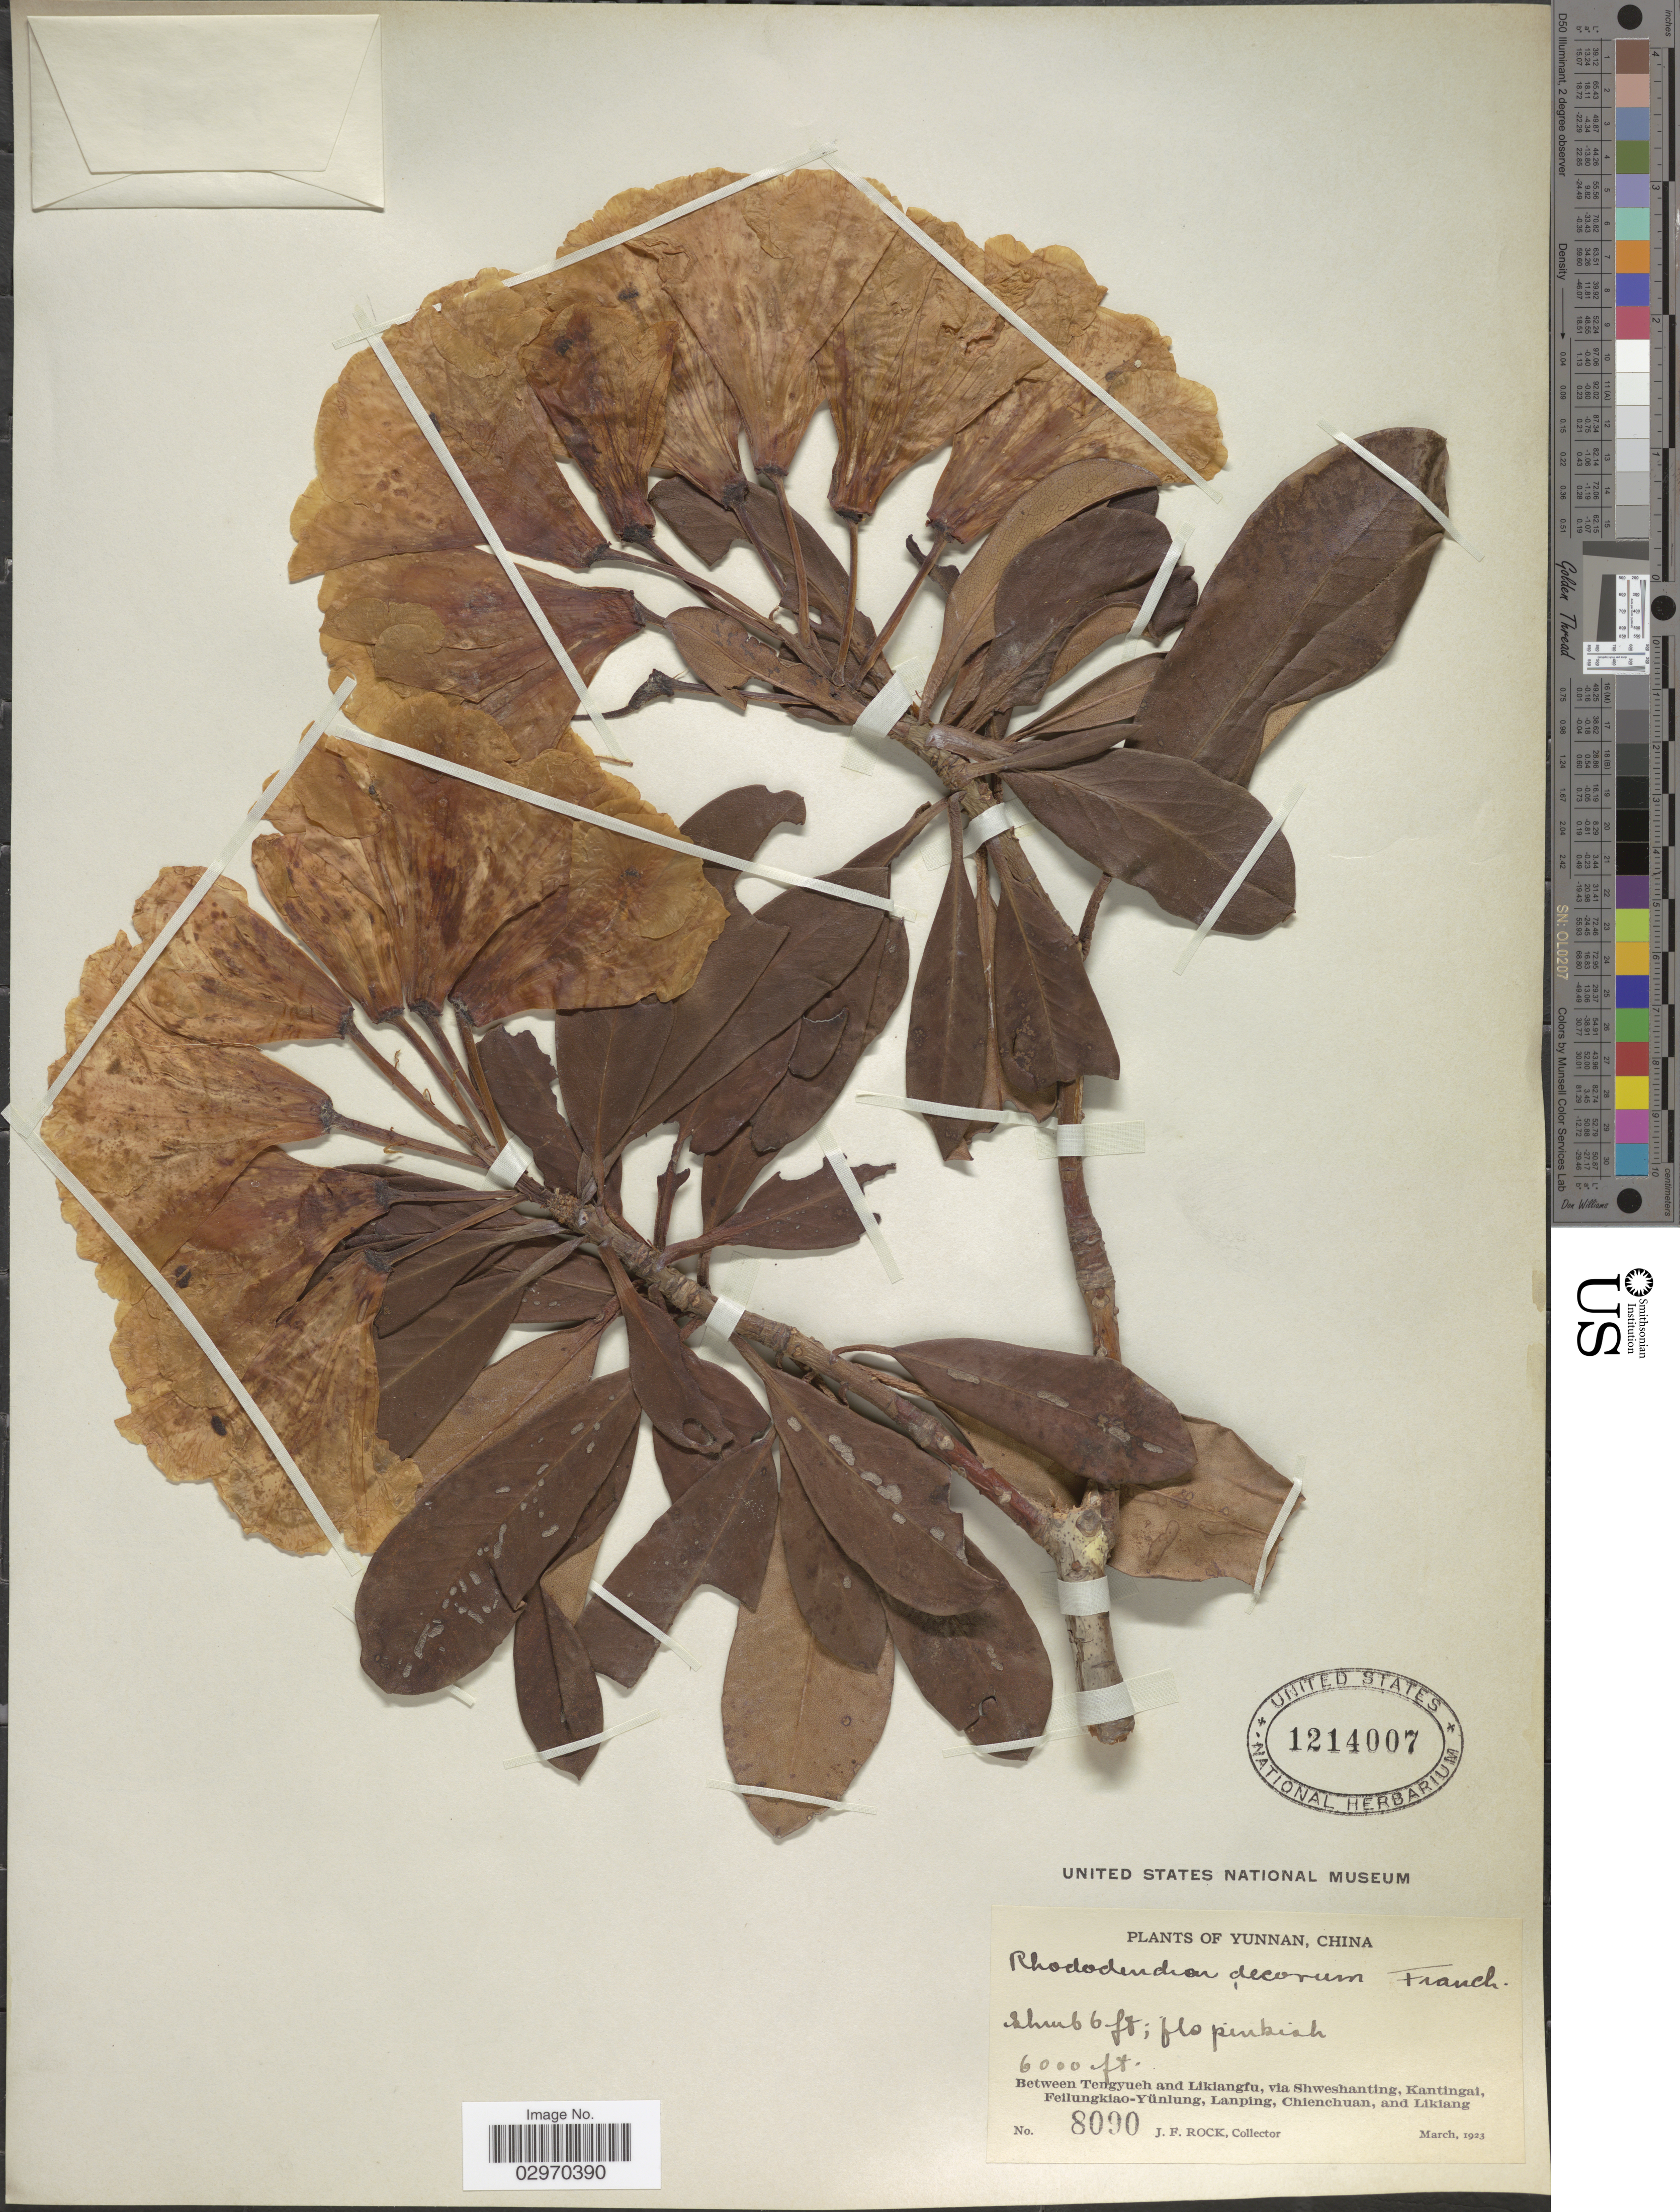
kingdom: Plantae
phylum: Tracheophyta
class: Magnoliopsida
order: Ericales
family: Ericaceae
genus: Rhododendron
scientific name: Rhododendron decorum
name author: Franch.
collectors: J. Rock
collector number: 8090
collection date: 1923-03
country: China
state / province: Yunnan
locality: Between Tengyueh and Likiangfu, via Shweshanting, Kantingai, Feilungkiao-Yünlung, Lanping, Chienchuan, and Likiang.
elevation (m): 1829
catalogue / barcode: US 1214007